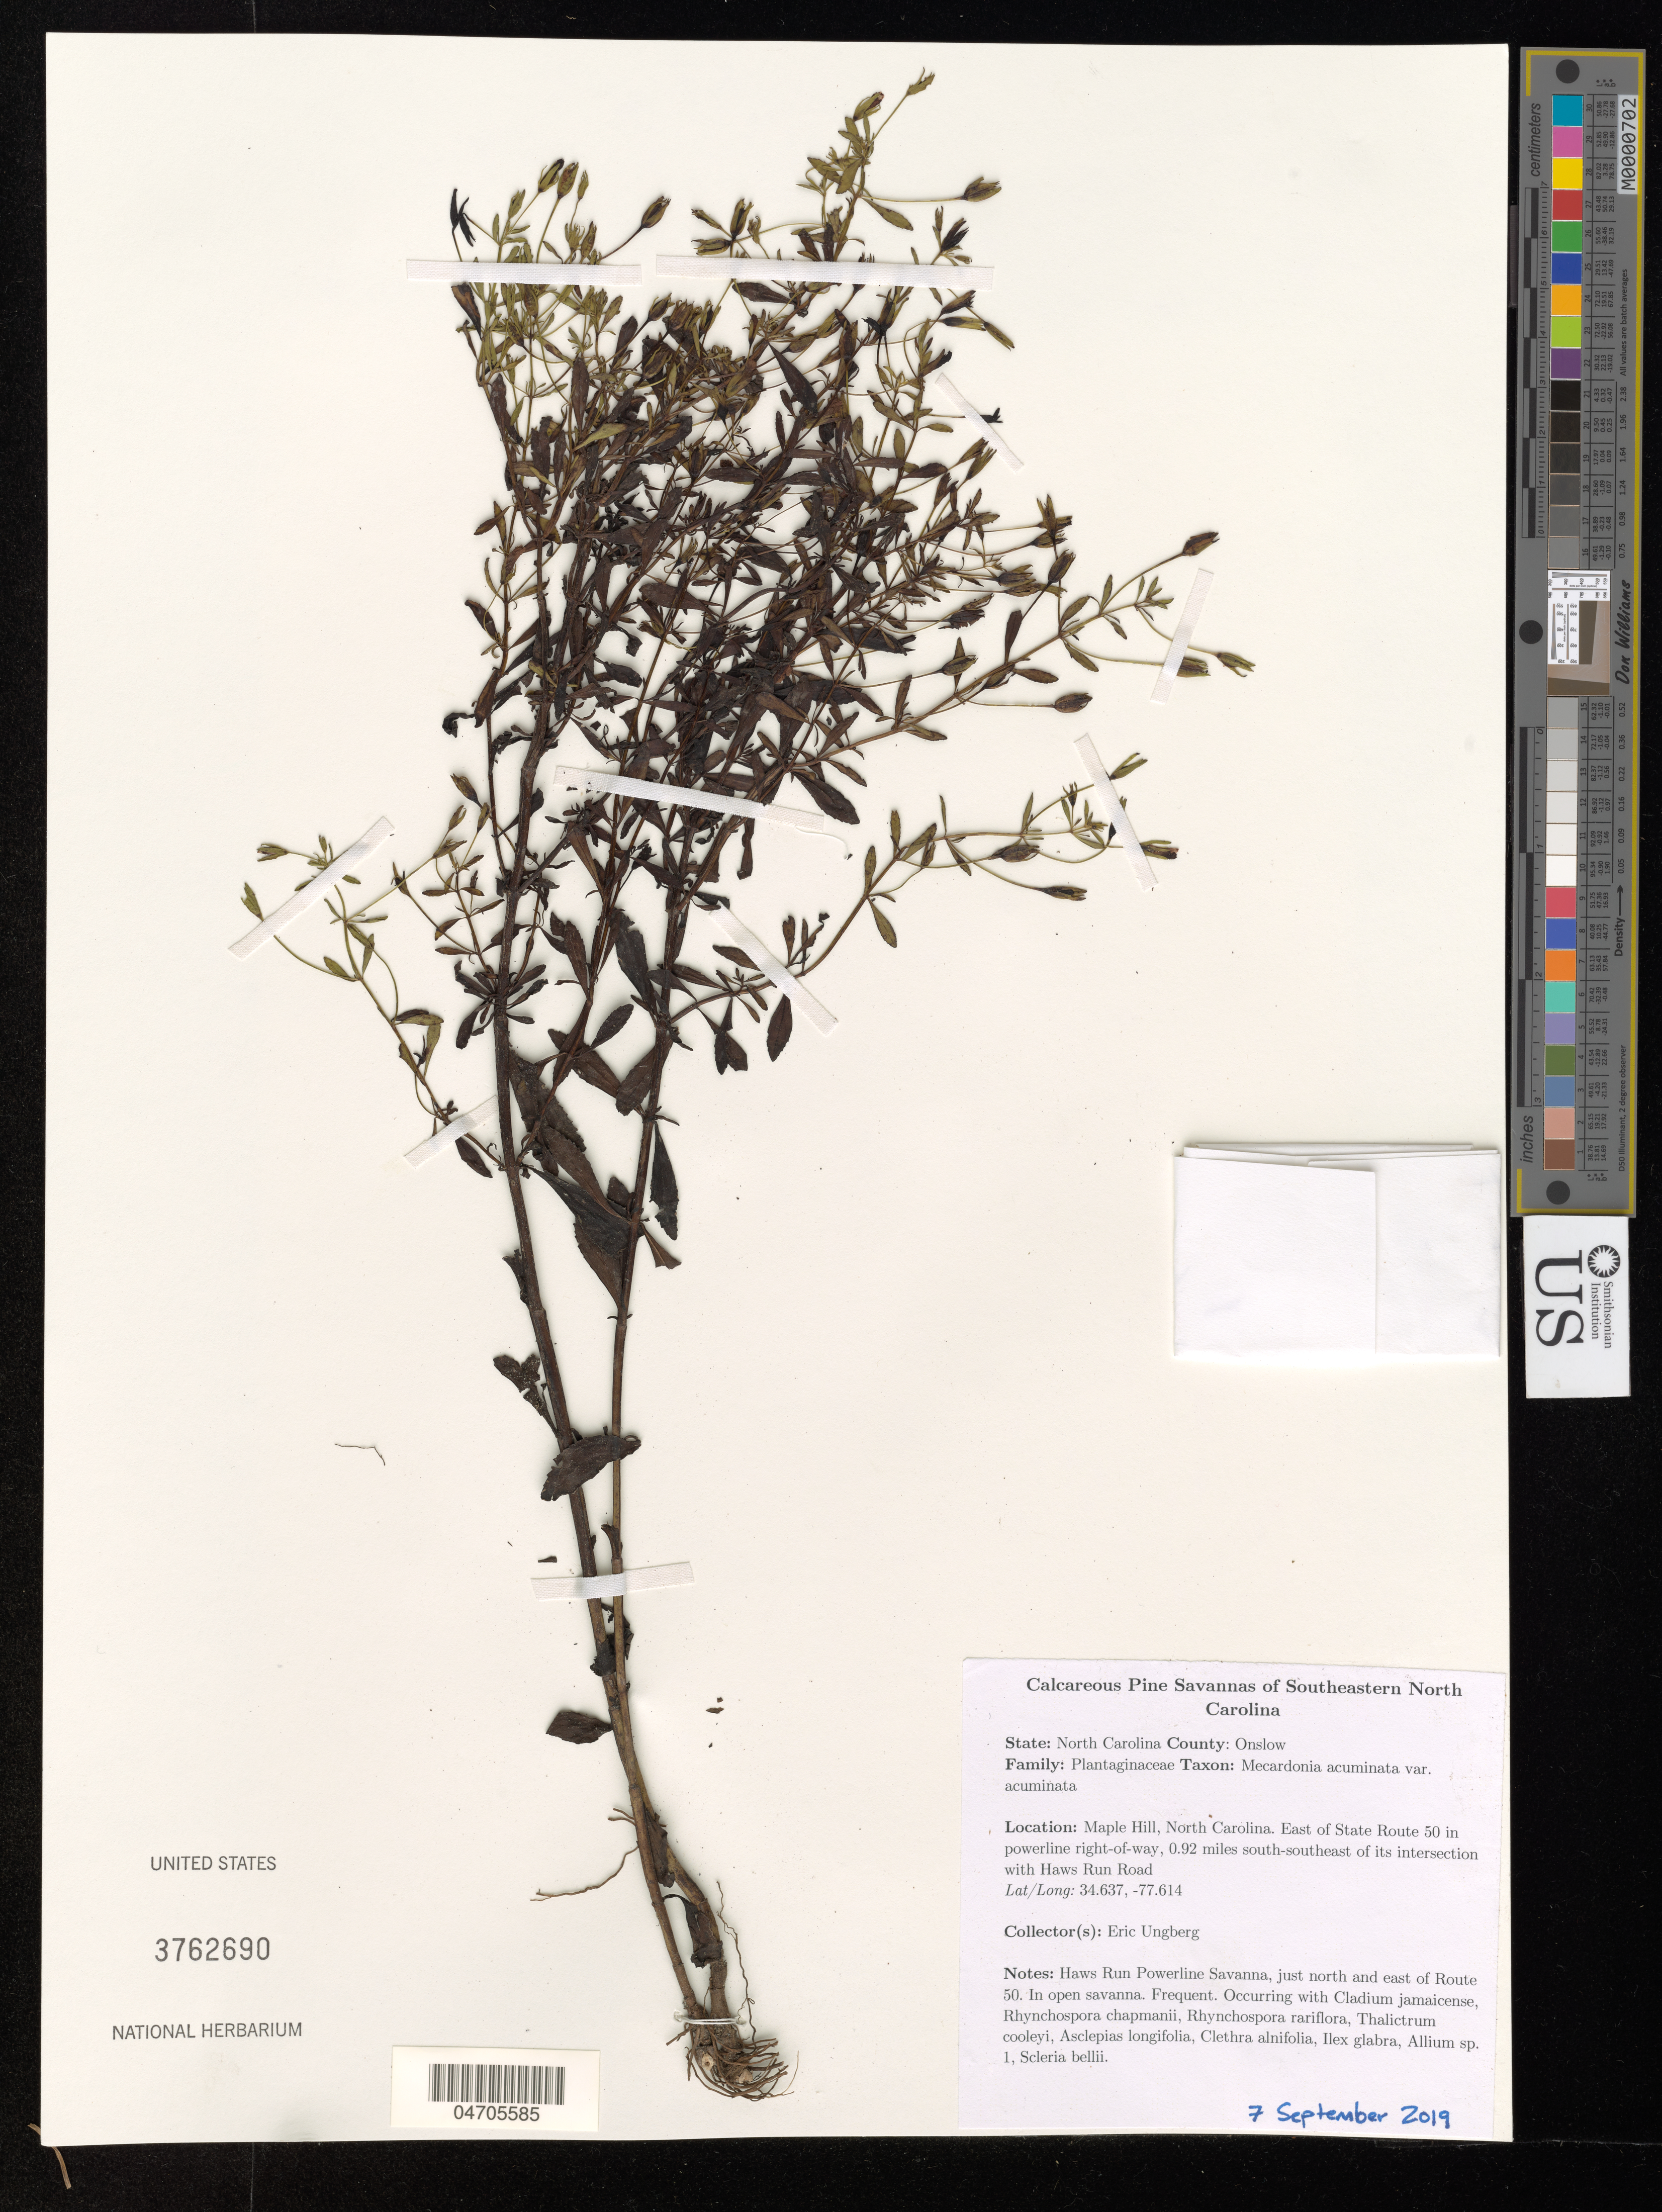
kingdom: Plantae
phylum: Tracheophyta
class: Magnoliopsida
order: Lamiales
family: Plantaginaceae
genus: Mecardonia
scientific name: Mecardonia acuminata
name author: (Walter) Small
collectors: E. Ungberg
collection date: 2019-09-07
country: United States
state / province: North Carolina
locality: Calcareous Pine Savannas of Southeastern North Carolina. County: Onslow. Maple Hill. East of State Route 50 in powerline right-of-way, 0.92 miles south-southeast of its intersection with Haws Run Road. Haws Run Powerline Savanna, just north and east of Route 50. .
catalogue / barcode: US 3762690